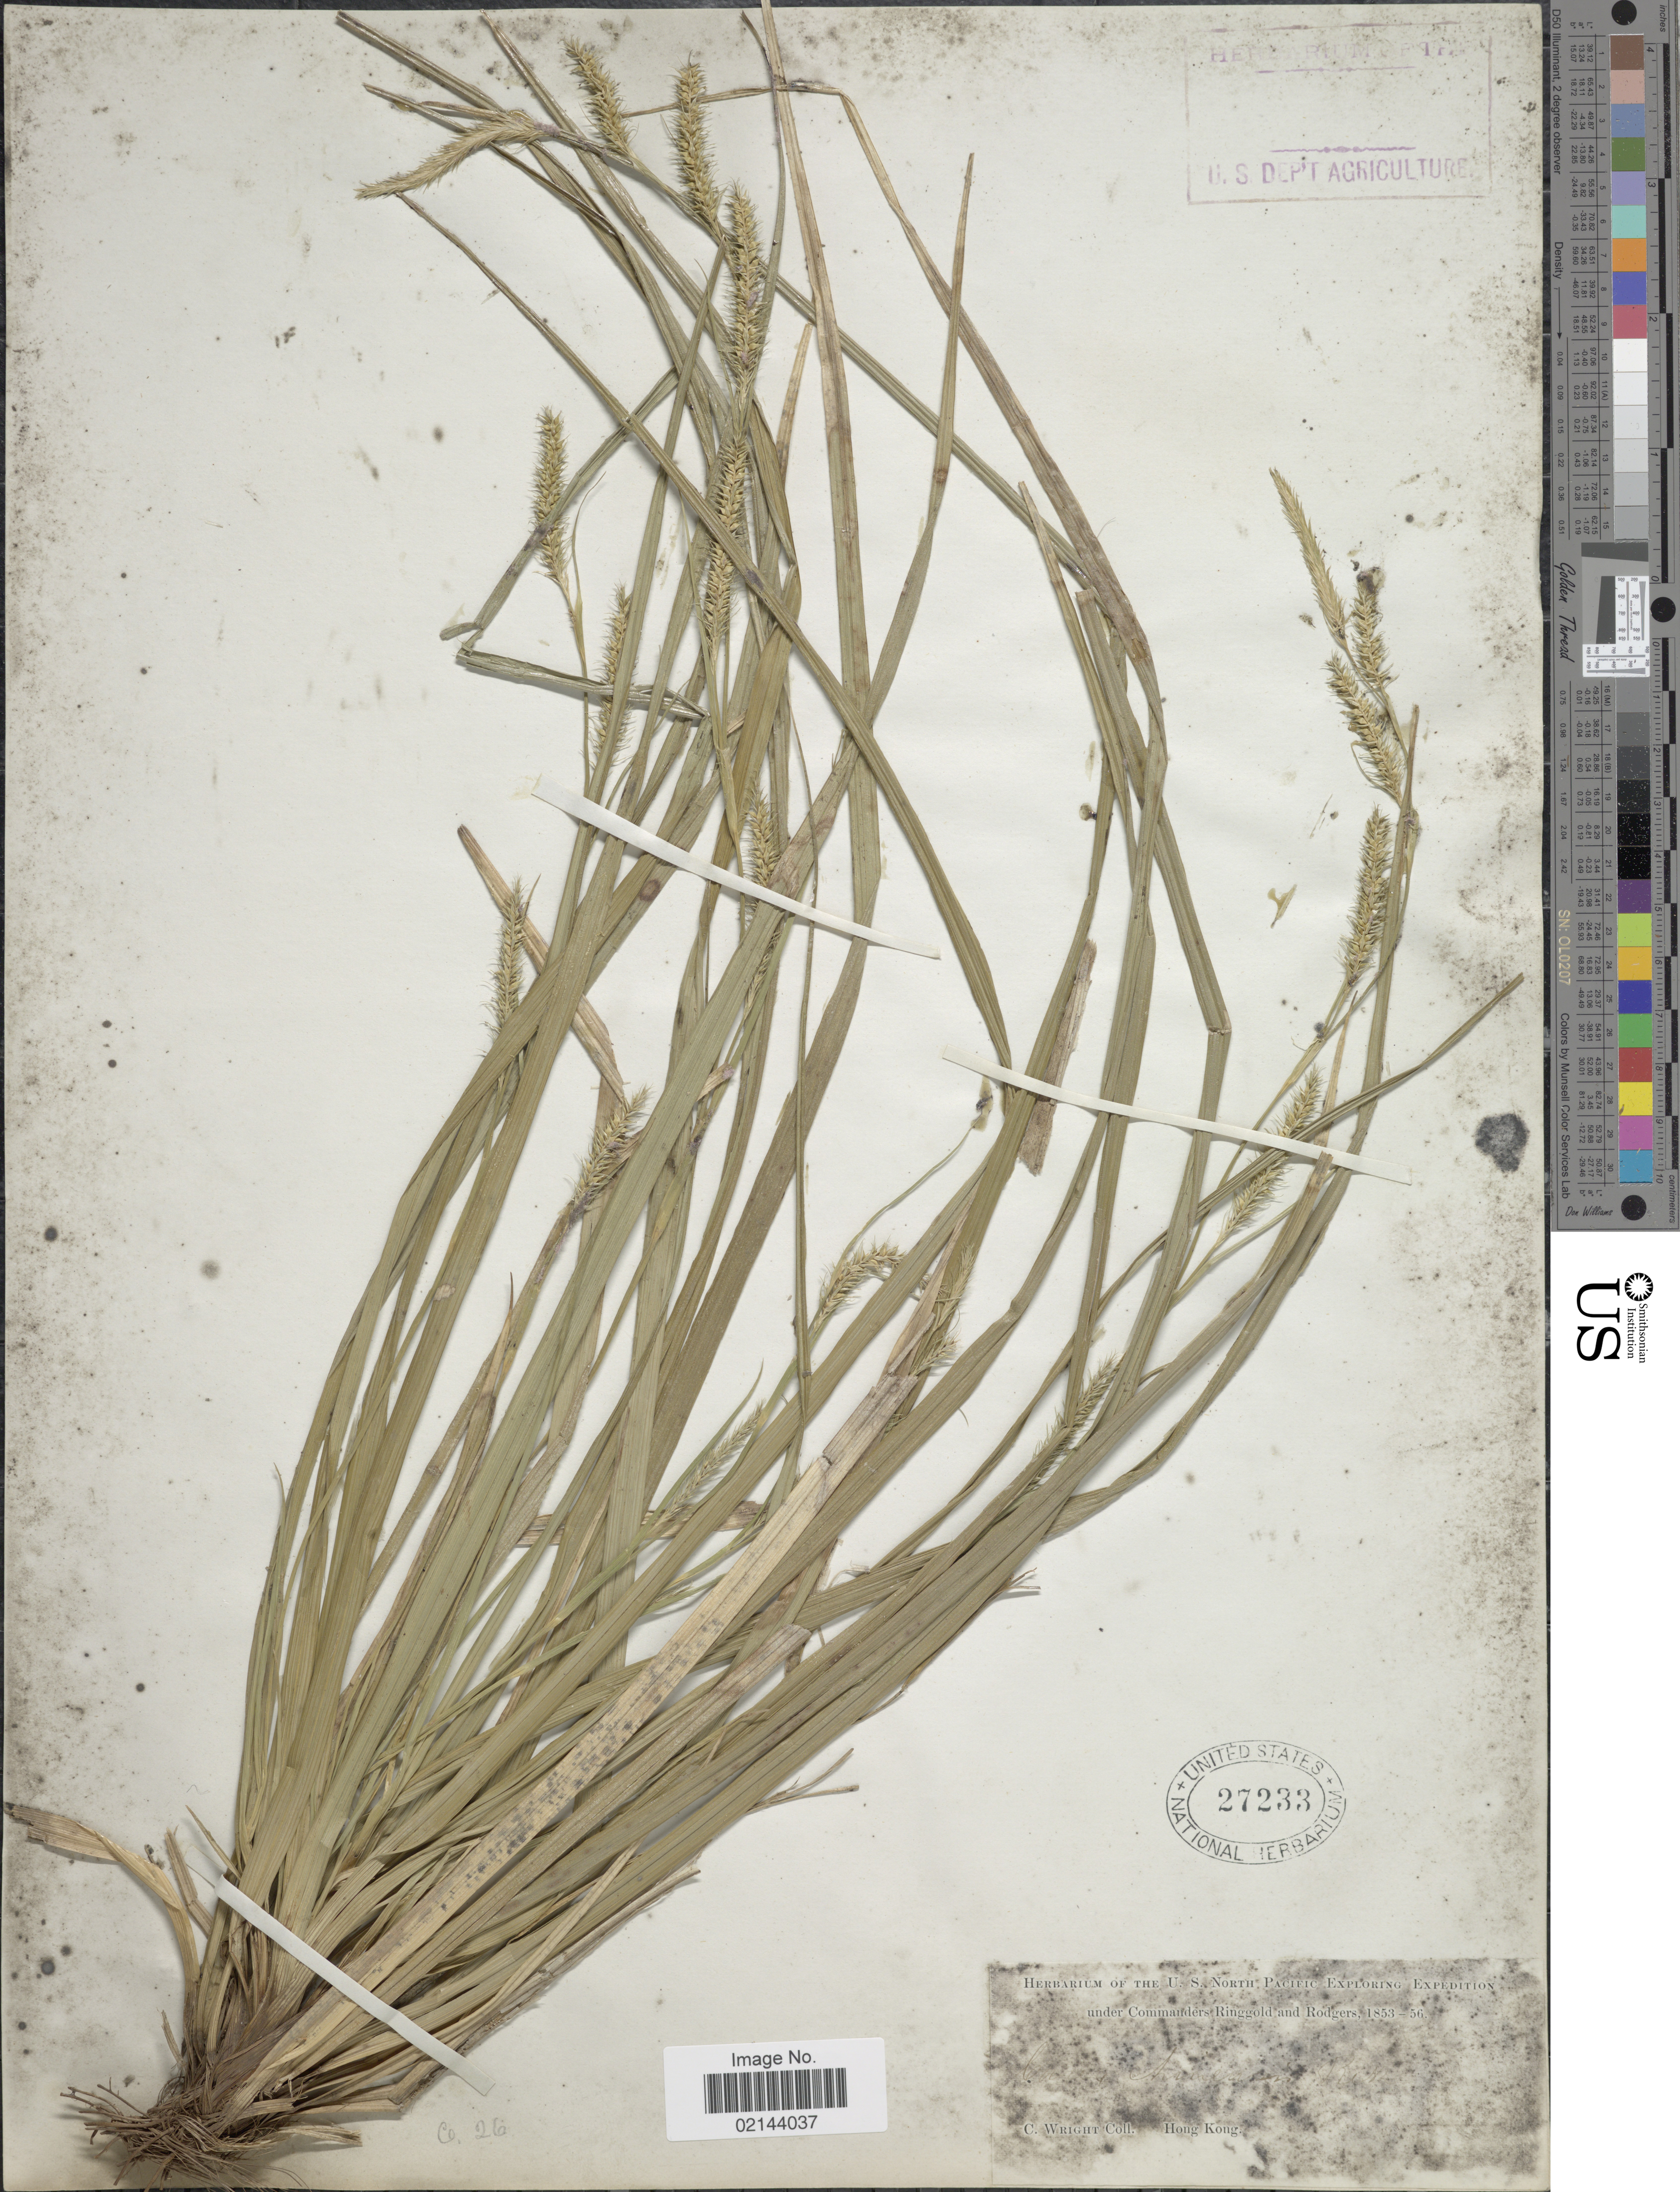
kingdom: Plantae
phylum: Tracheophyta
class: Liliopsida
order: Poales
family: Cyperaceae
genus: Carex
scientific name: Carex chinensis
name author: Retz.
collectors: C. Wright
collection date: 1853/1856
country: China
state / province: Hong Kong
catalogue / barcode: US 27233